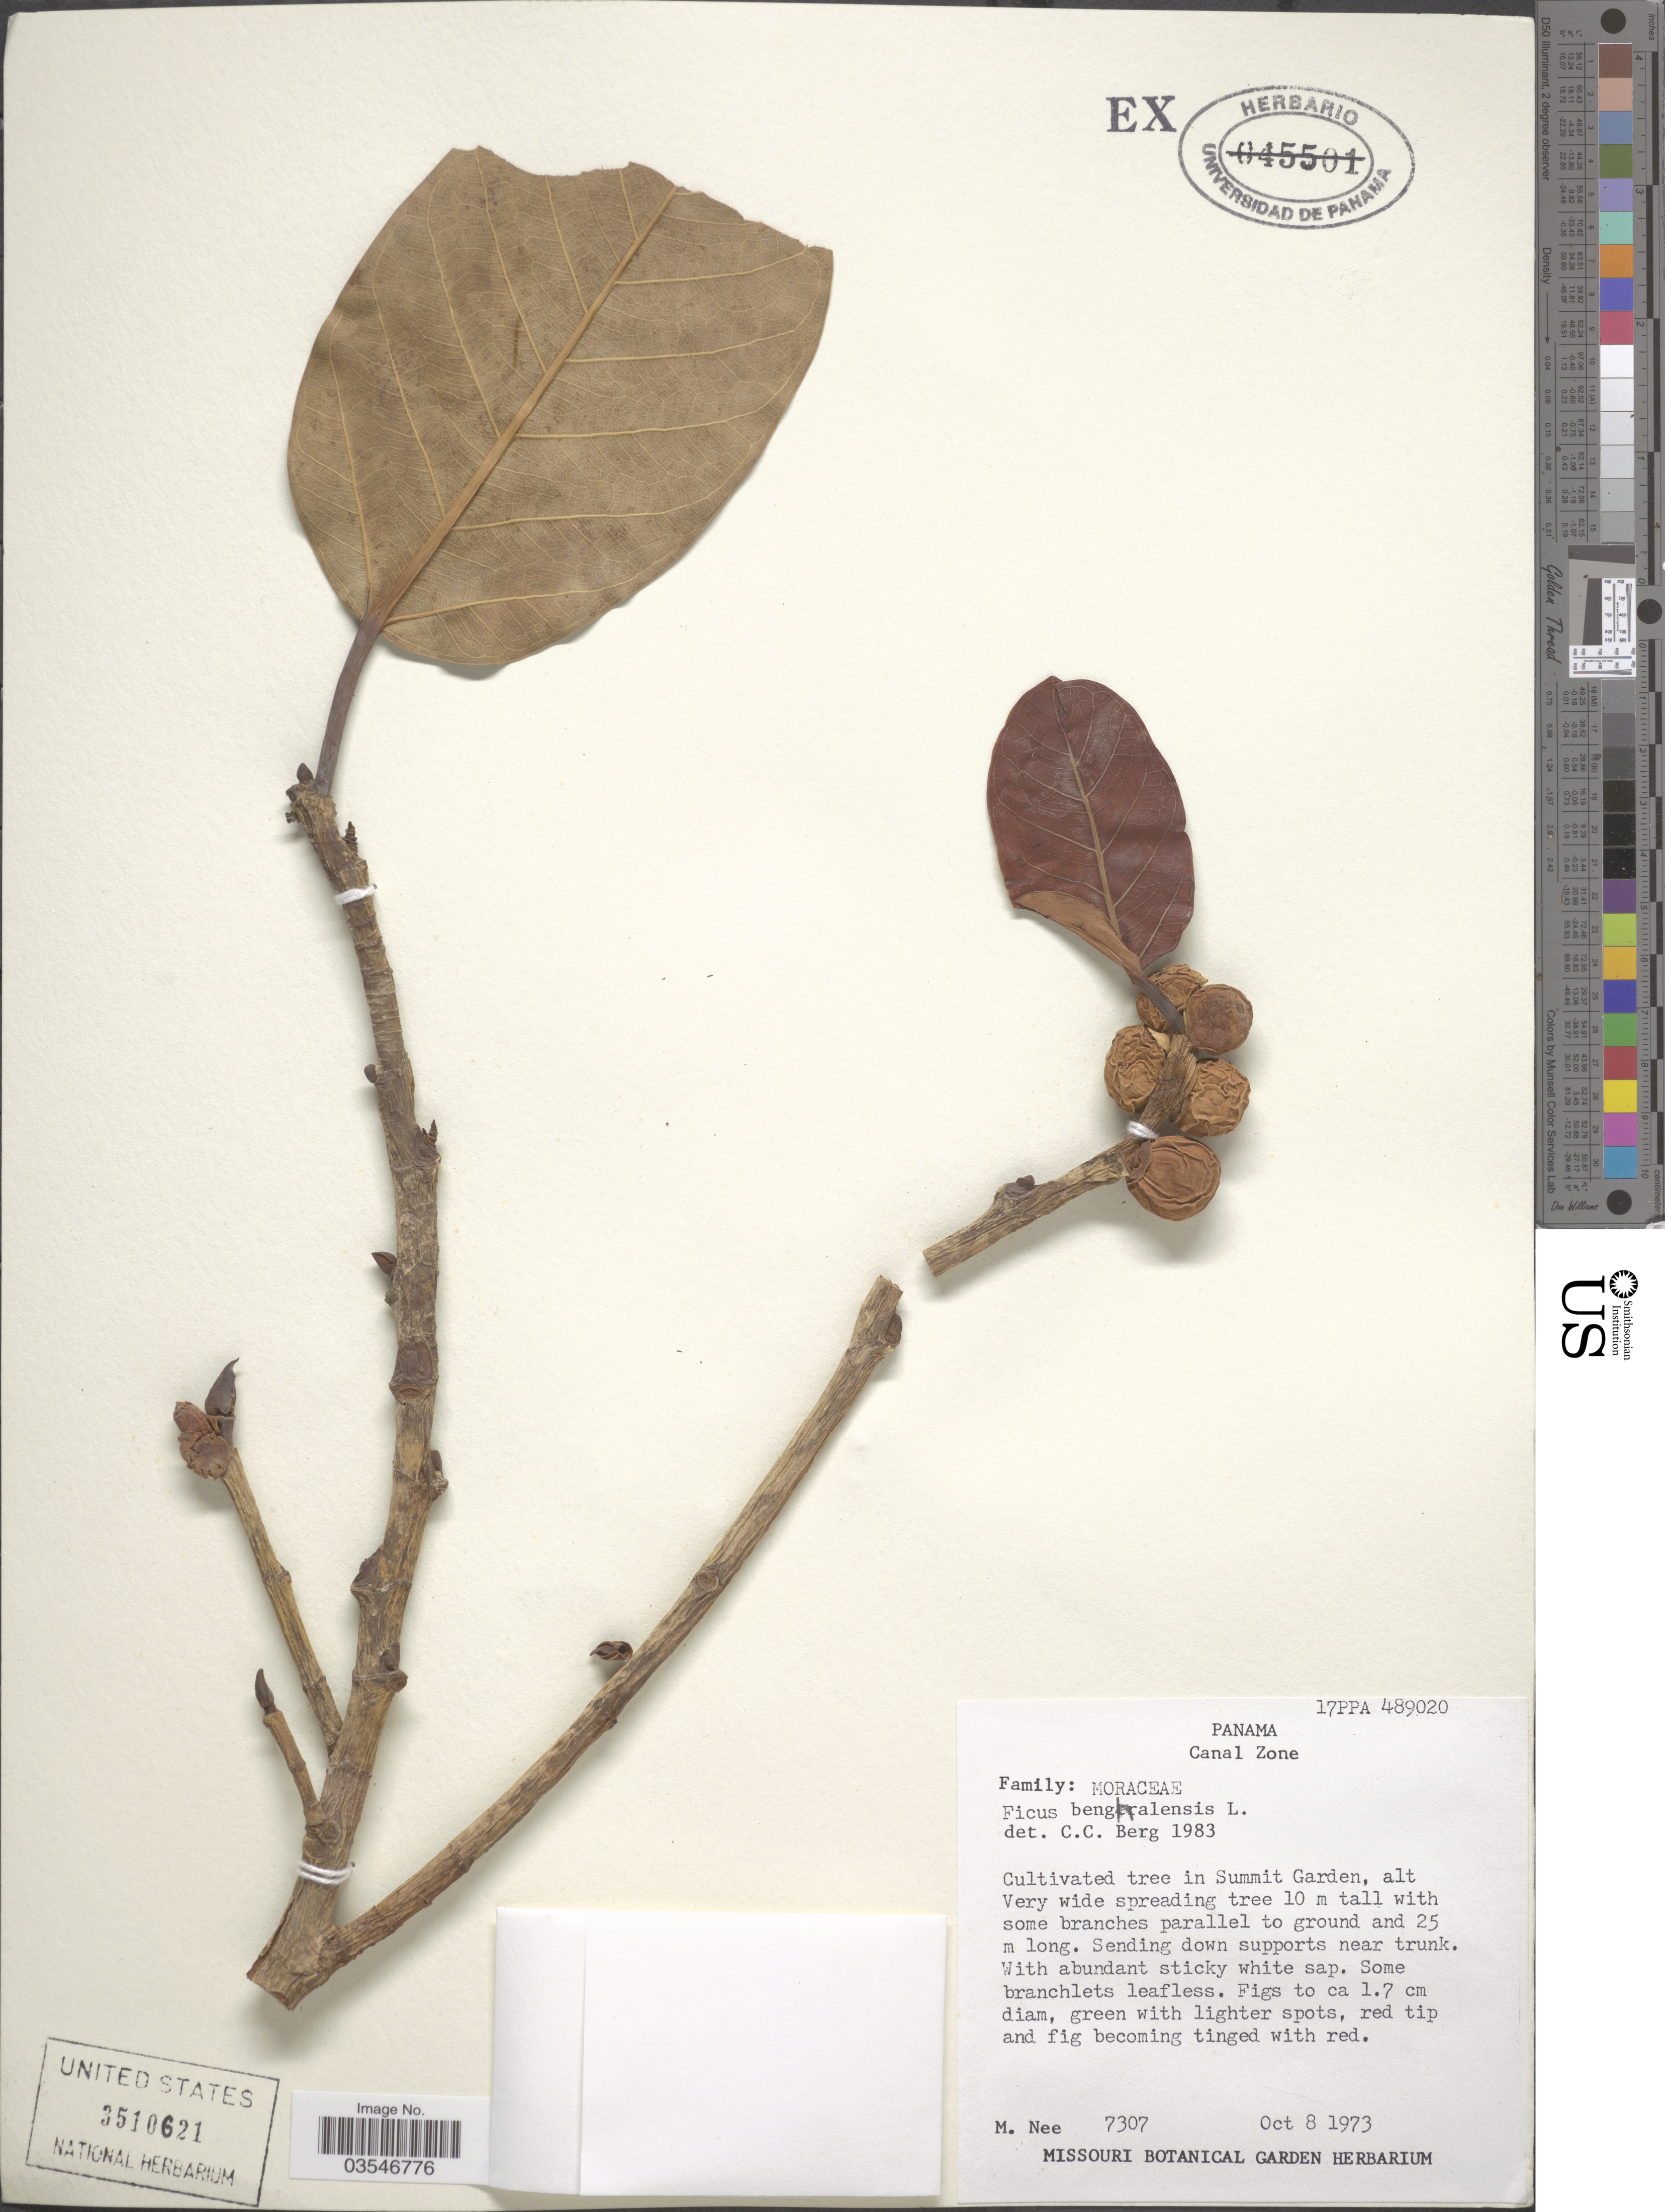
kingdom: Plantae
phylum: Tracheophyta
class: Magnoliopsida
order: Rosales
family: Moraceae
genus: Ficus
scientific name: Ficus benghalensis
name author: L.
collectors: M. Nee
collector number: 7307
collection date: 1973-10-08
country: Panama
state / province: Colón / Panamá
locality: Canal Zone. Summit Garden.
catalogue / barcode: US 3510621